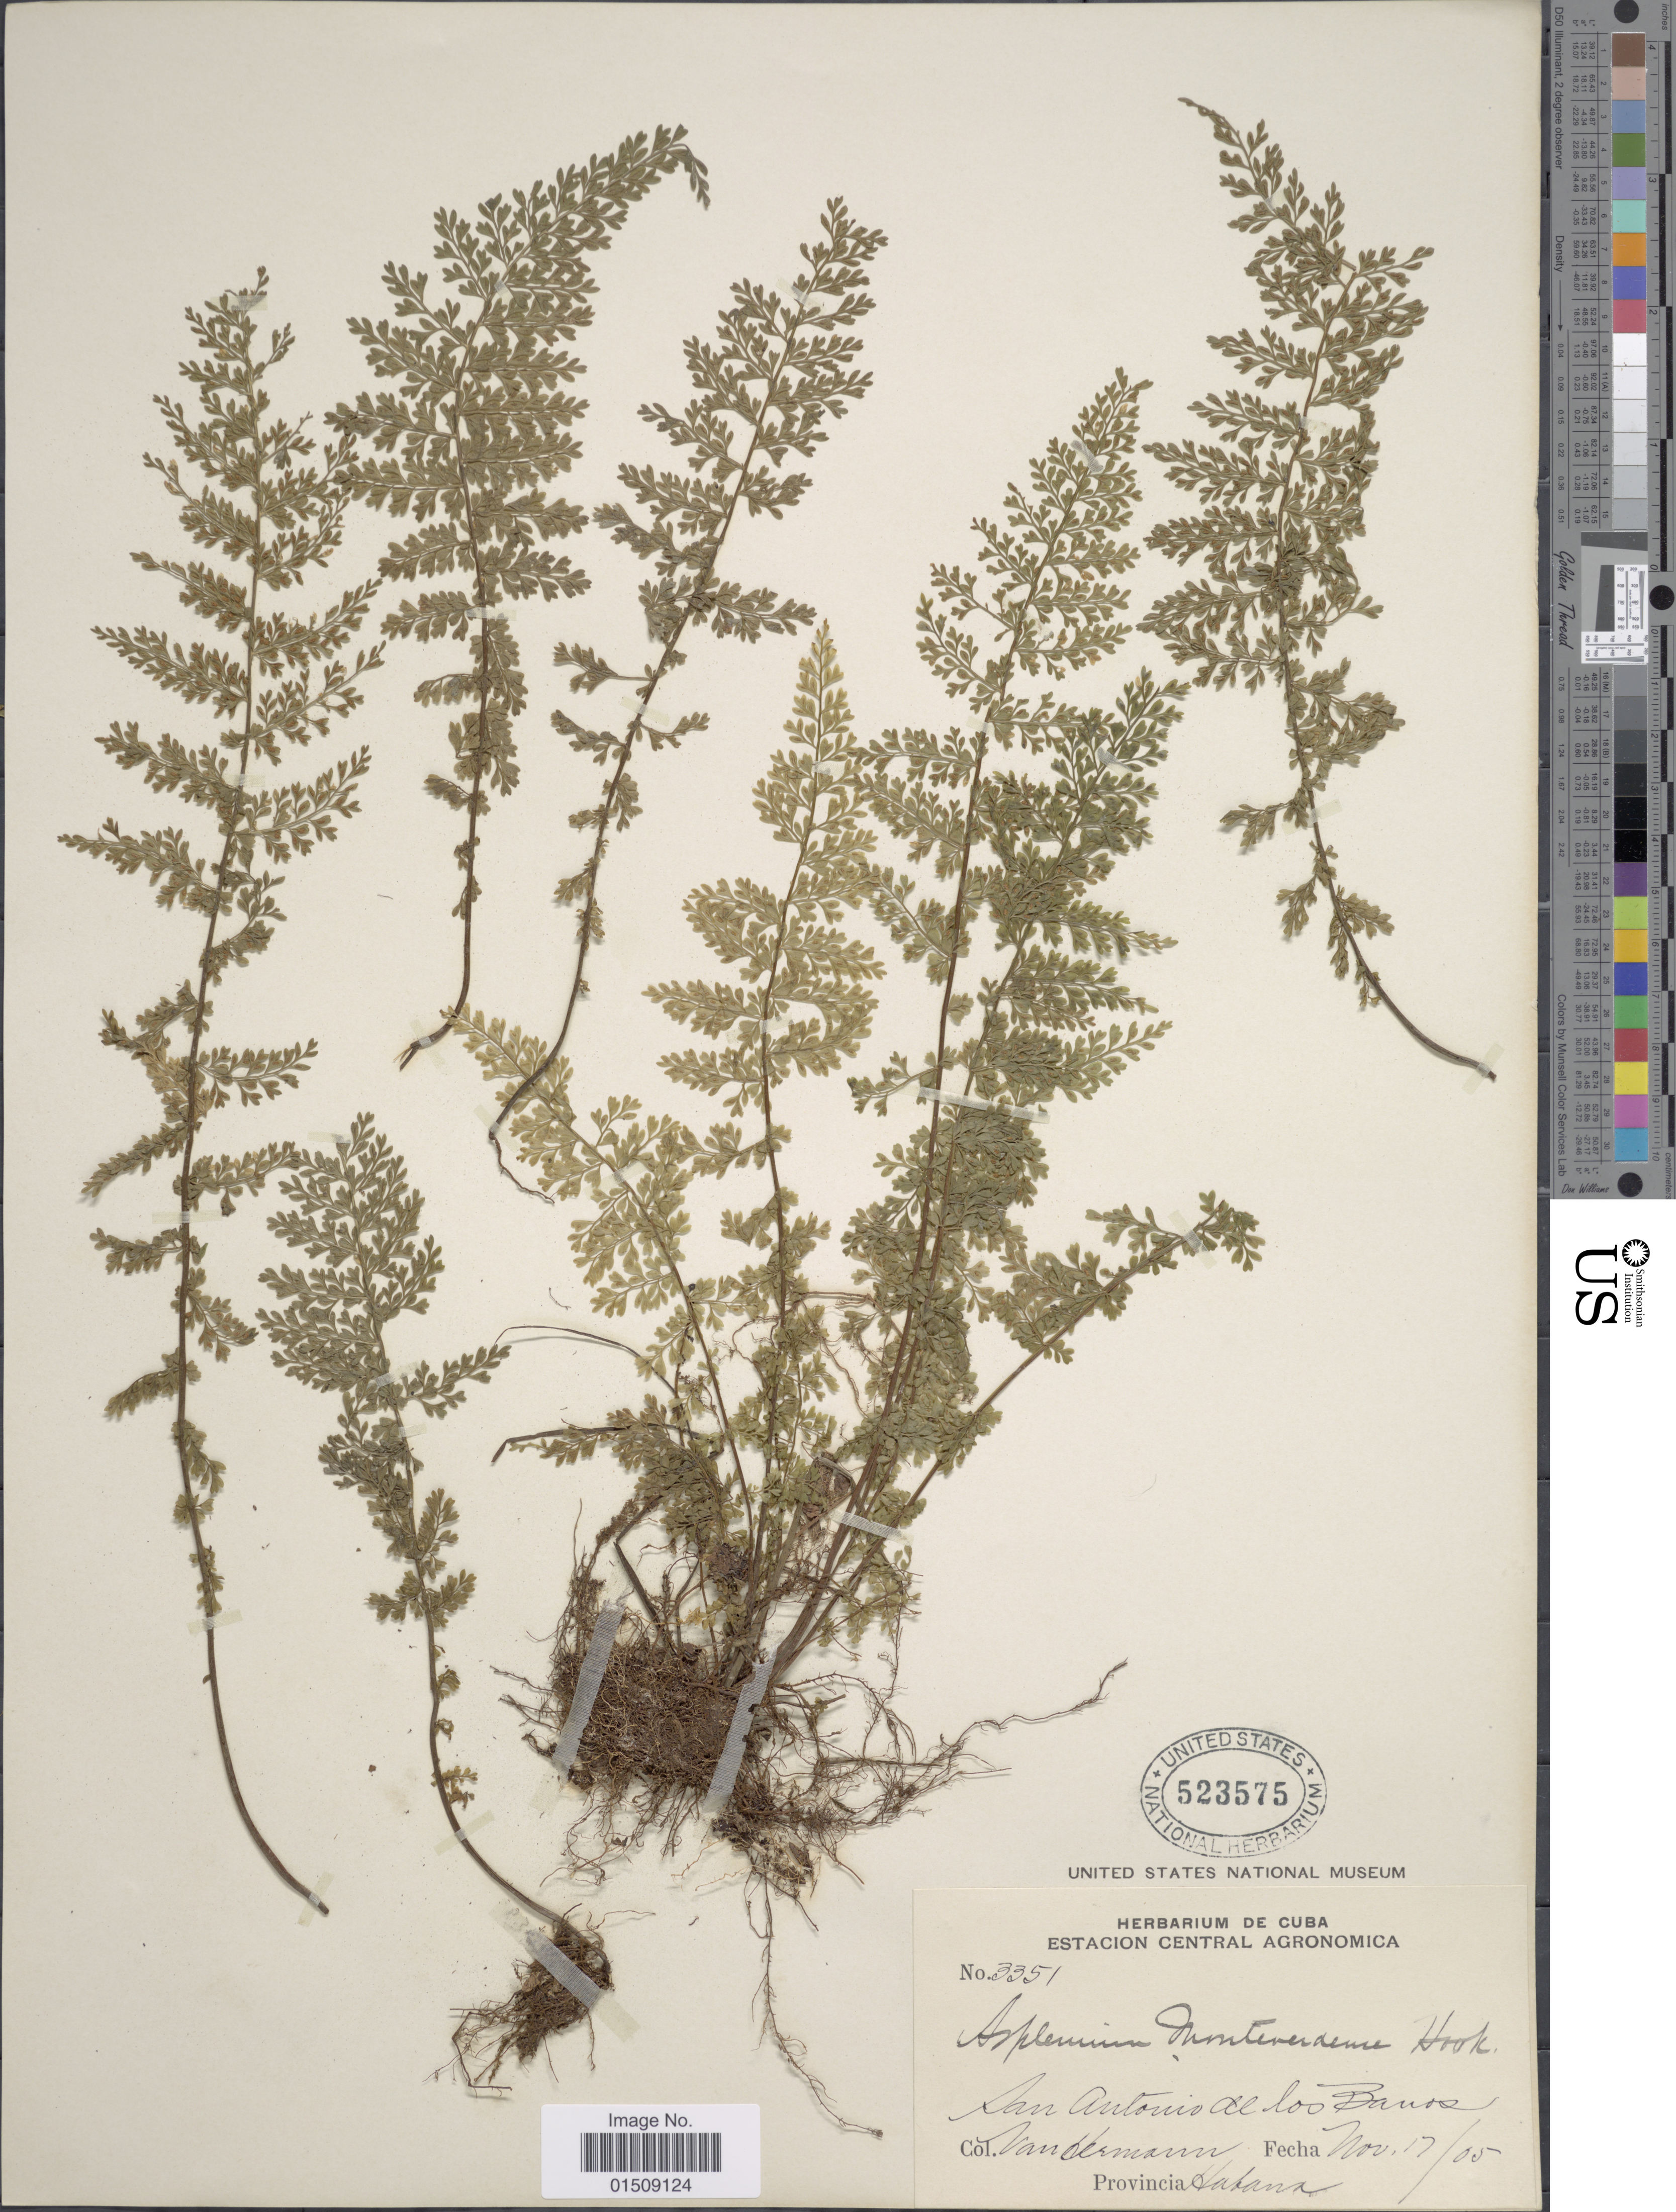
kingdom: Plantae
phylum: Tracheophyta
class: Polypodiopsida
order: Polypodiales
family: Aspleniaceae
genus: Asplenium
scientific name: Asplenium myriophyllum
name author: (Sw.) C. Presl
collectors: Van Hermann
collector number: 3351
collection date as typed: Transcribed d/m/y: 17/11/5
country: Cuba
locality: San Antonio de los Banos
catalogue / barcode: US 523575